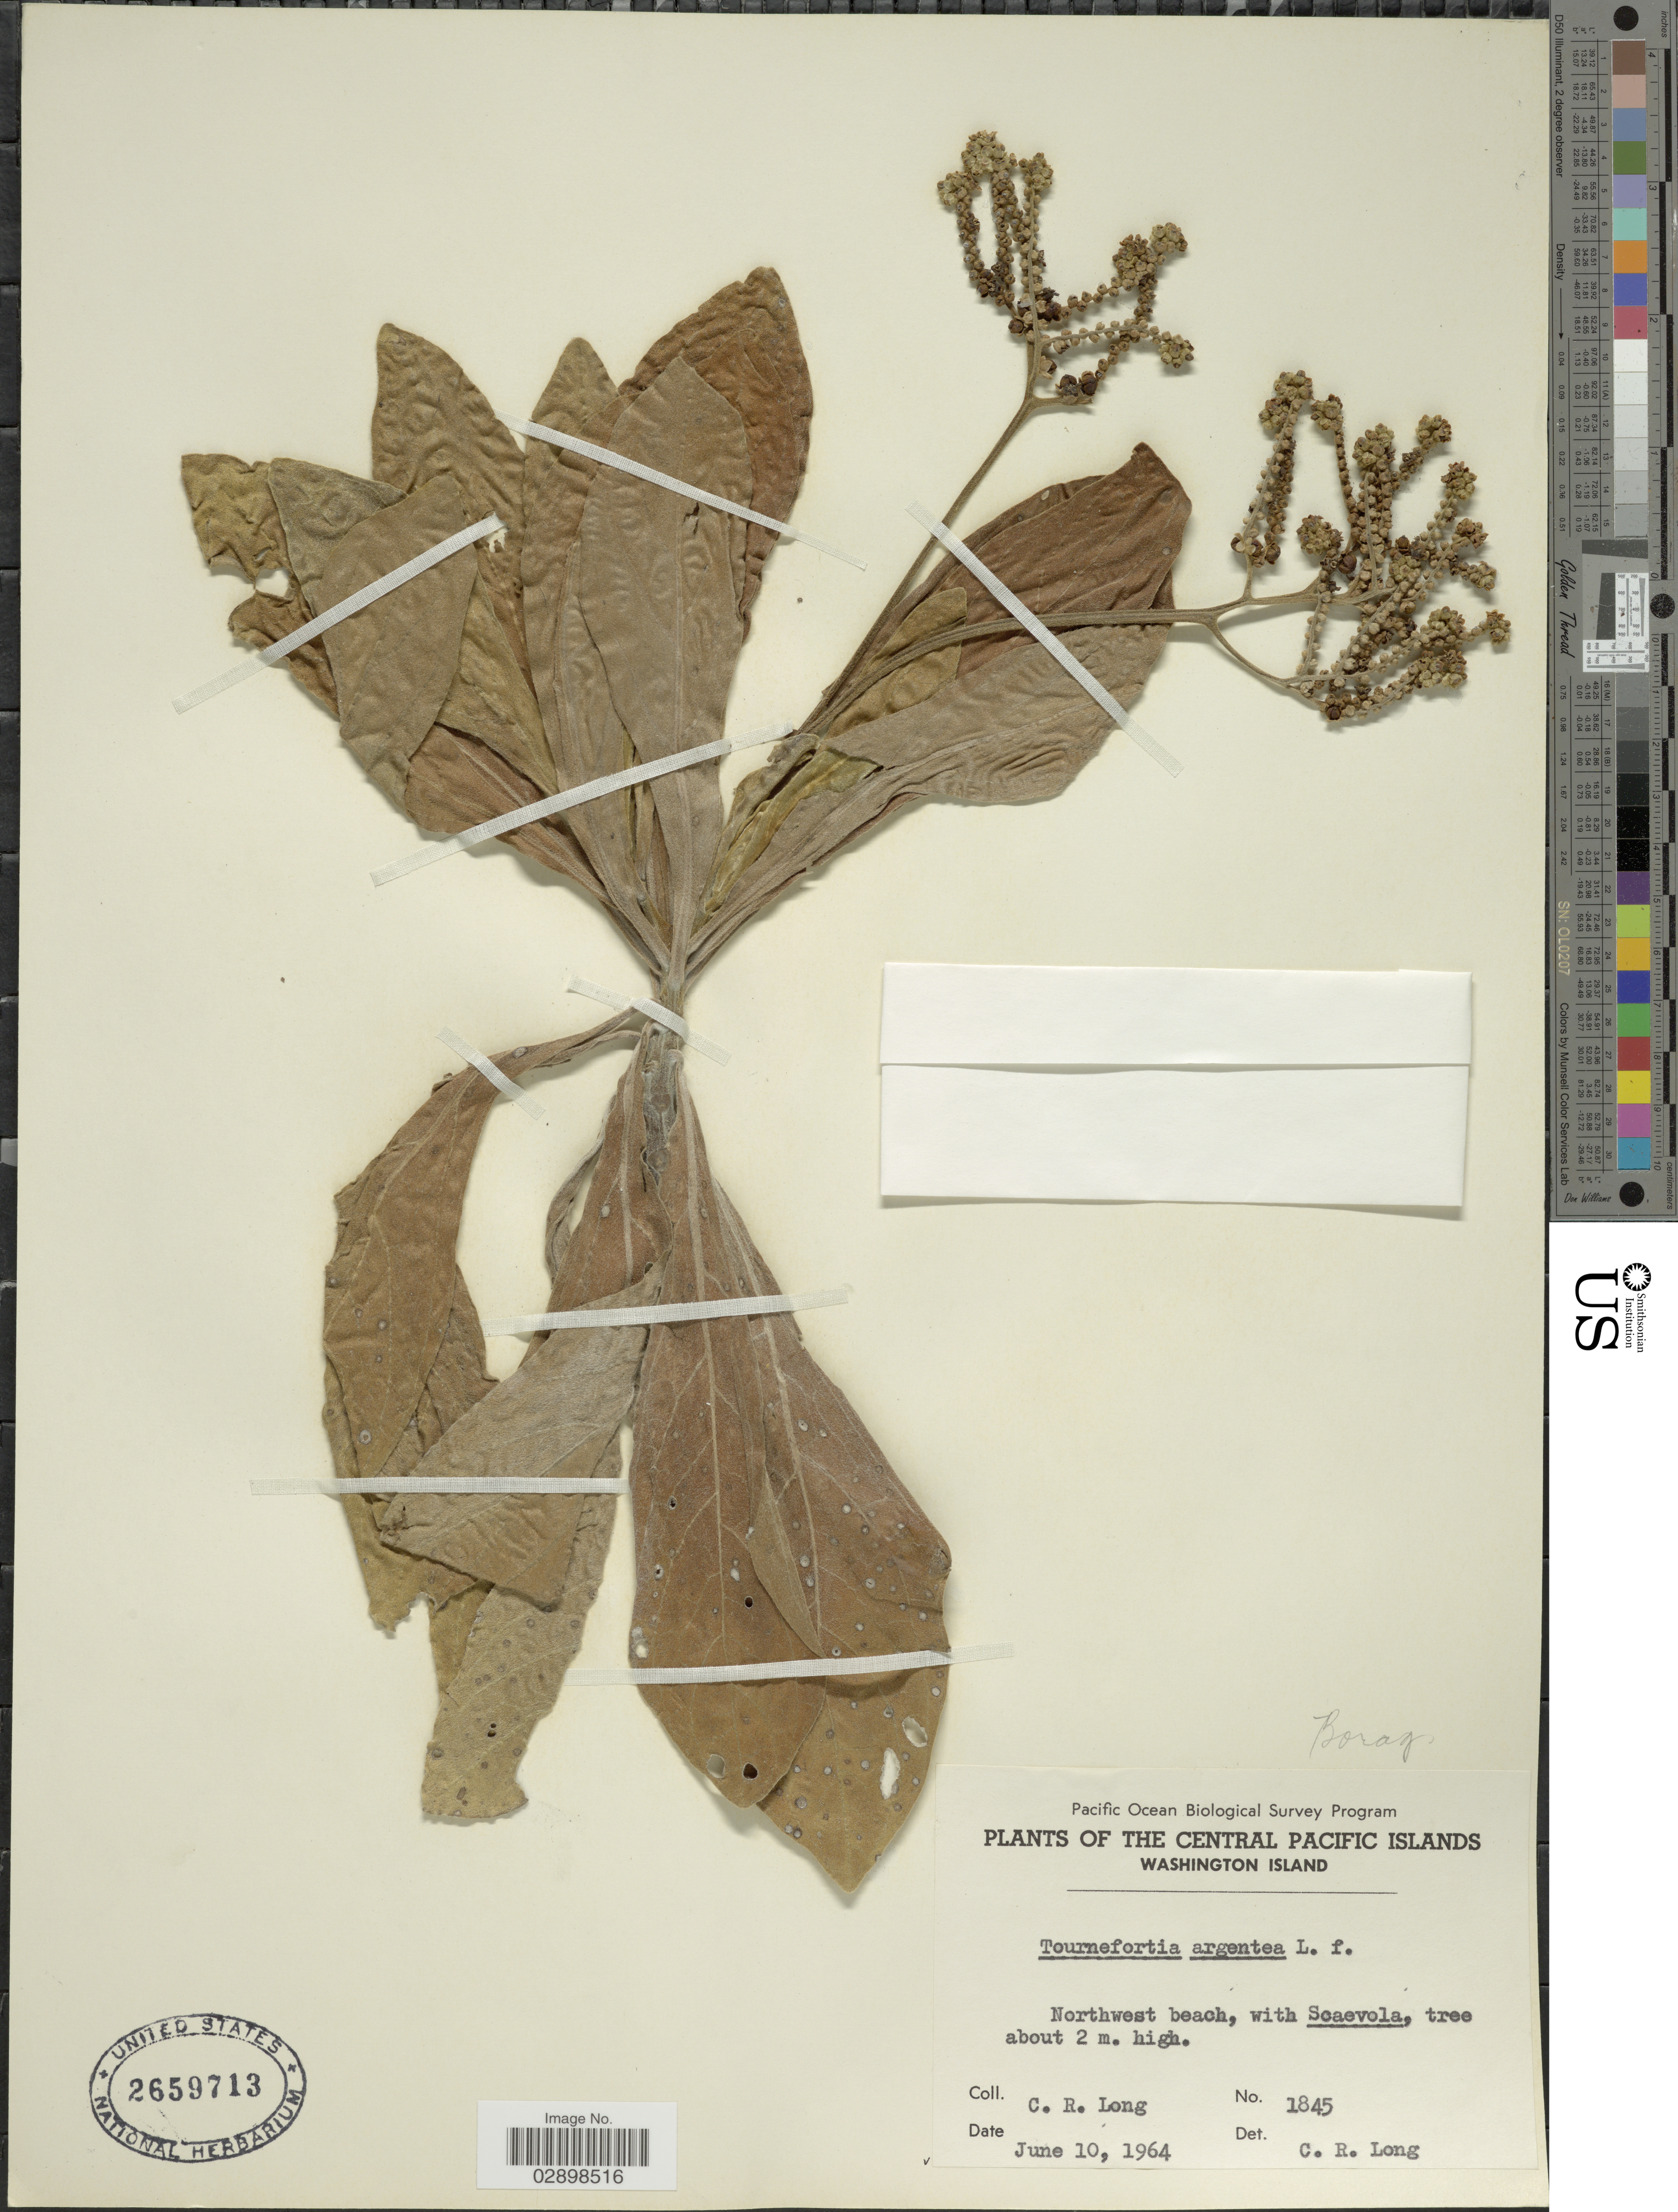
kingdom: Plantae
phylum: Tracheophyta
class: Magnoliopsida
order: Boraginales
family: Heliotropiaceae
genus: Heliotropium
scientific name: Heliotropium arboreum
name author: (Blanco) Mabberley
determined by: Wagner, W. L., (BOT), Smithsonian Institution - National Museum of Natural History (UNITED STATES)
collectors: C. R. Long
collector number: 1845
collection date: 1964-06-10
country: Kiribati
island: Teraina [Washington]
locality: Central Pacific Islands. Washington Island.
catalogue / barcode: US 2659713